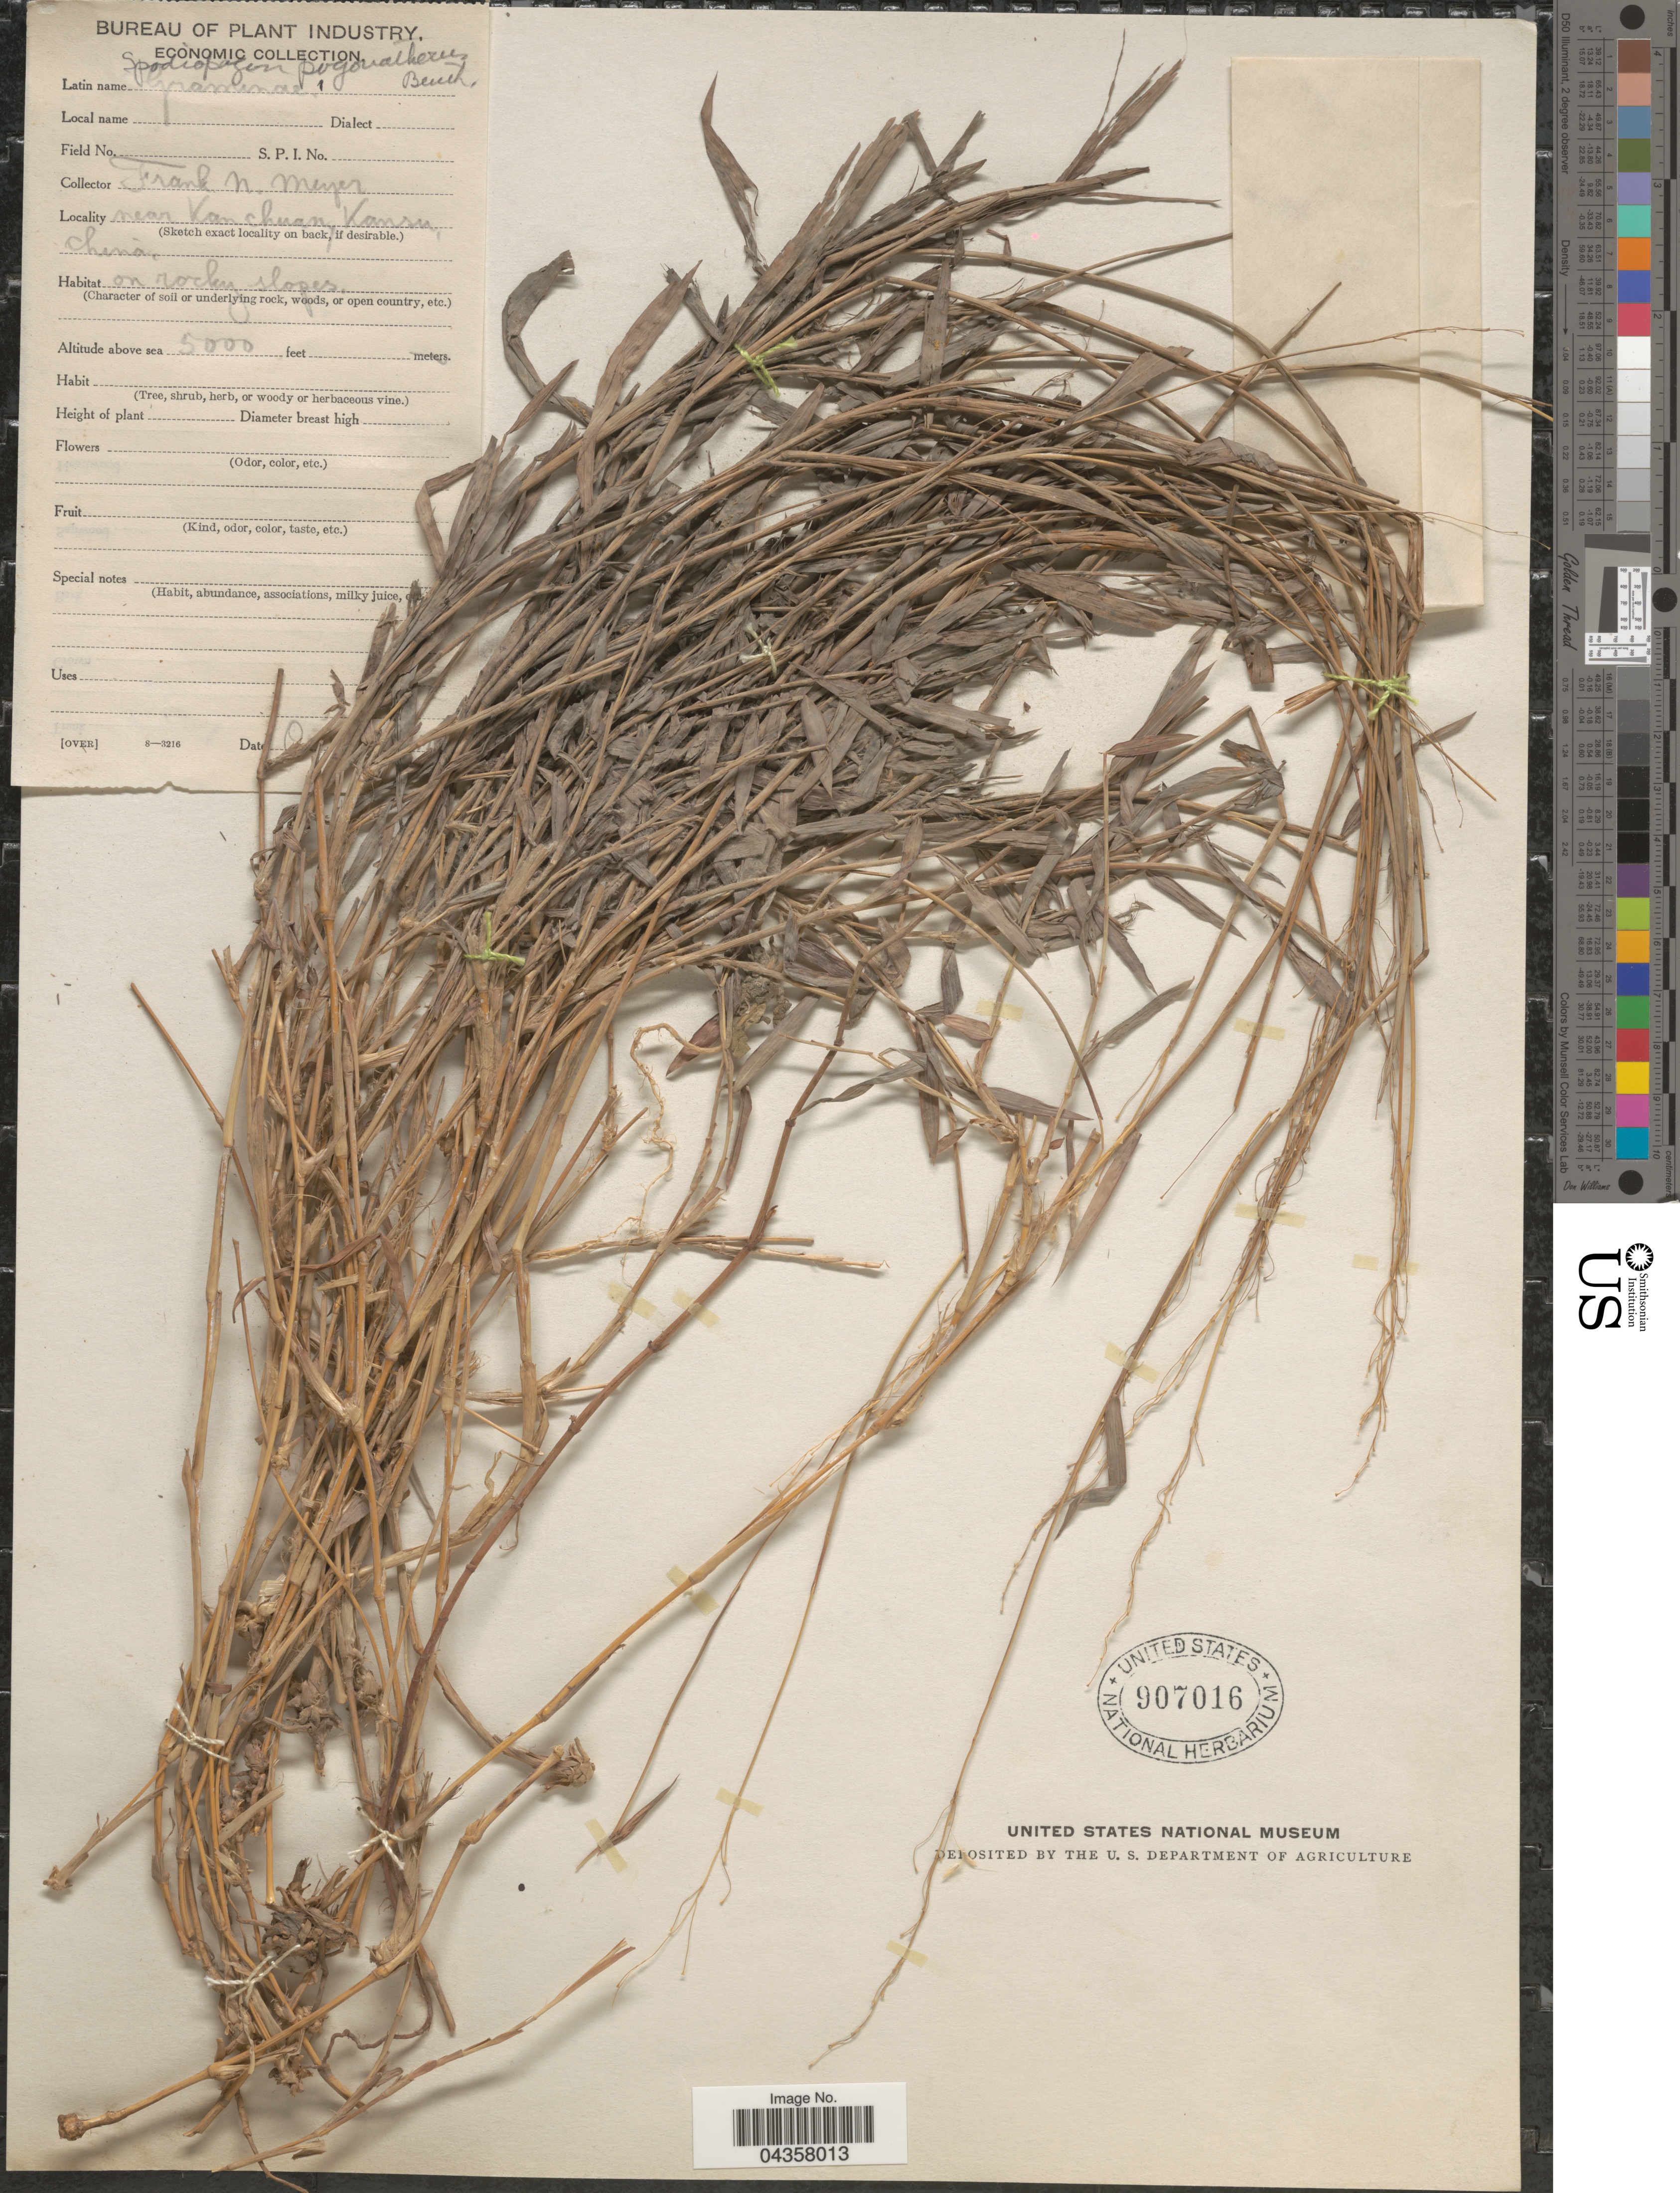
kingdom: Plantae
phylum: Tracheophyta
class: Liliopsida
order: Poales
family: Poaceae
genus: Spodiopogon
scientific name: Spodiopogon pogonanthus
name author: (Boiss. & Balansa) Boiss.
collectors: F. N. Meyer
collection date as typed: O!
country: China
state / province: Gansu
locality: Near Kan chuan, Kansu.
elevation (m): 1524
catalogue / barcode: US 907016